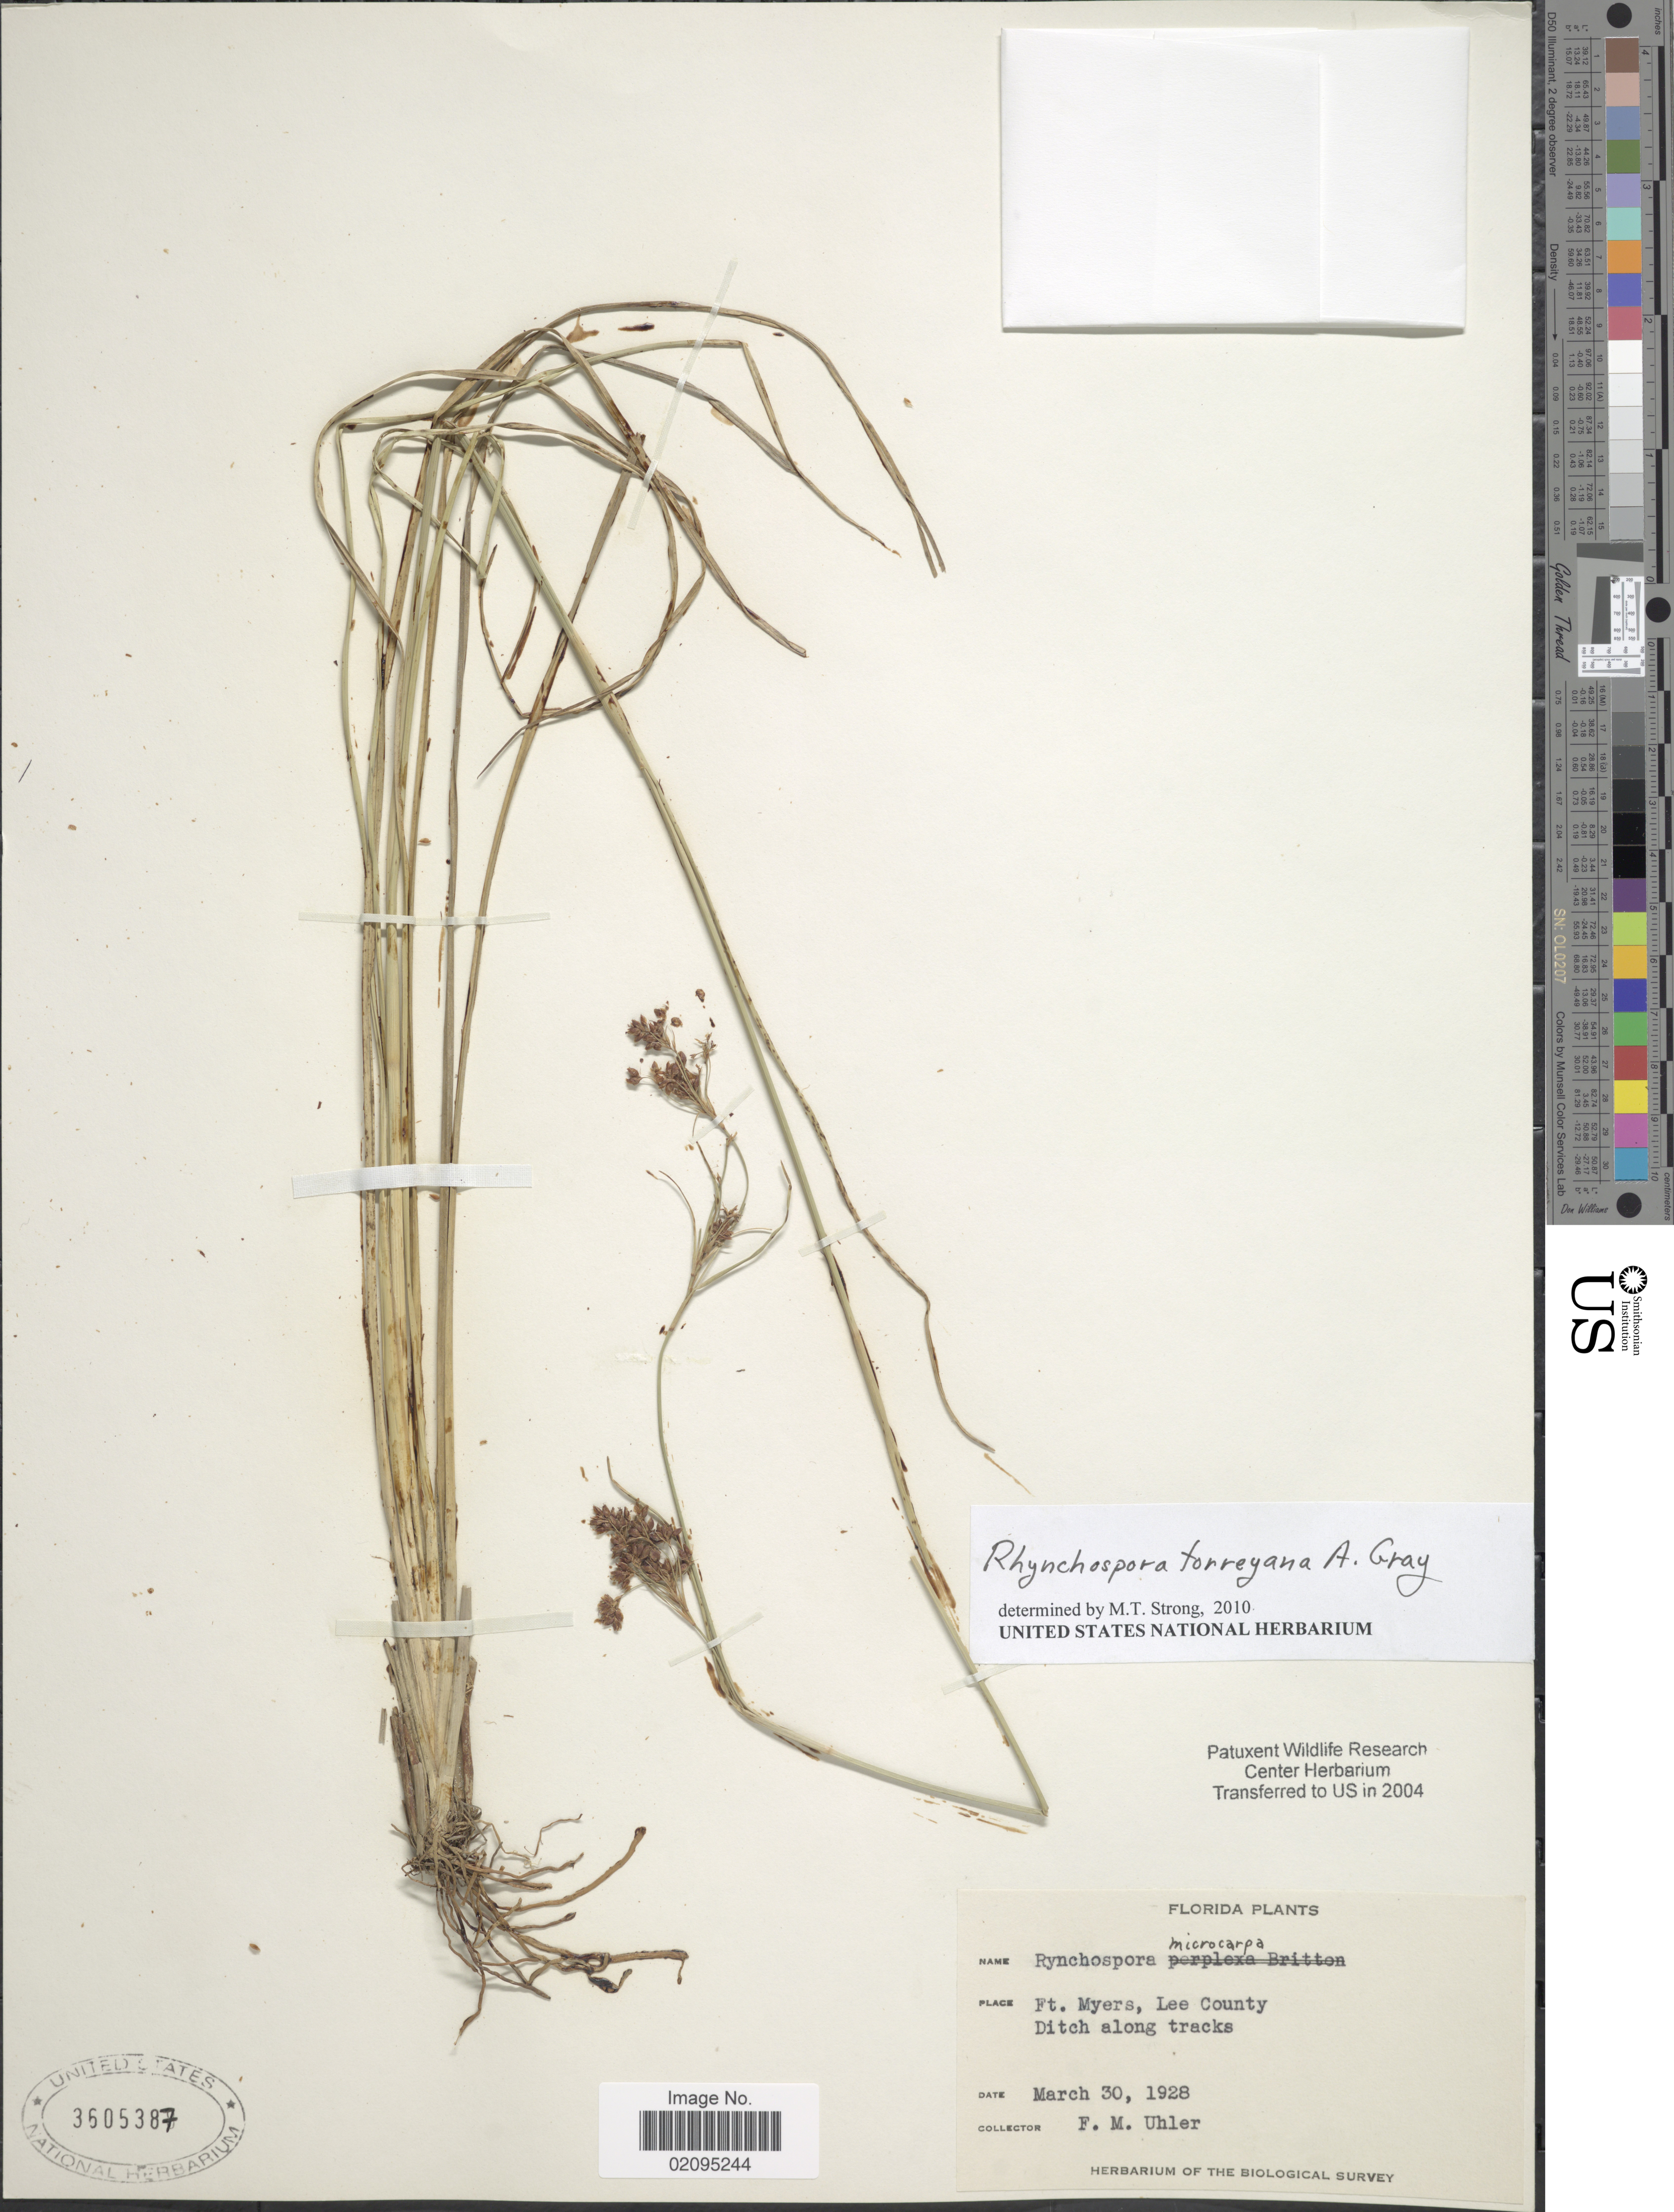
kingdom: Plantae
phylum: Tracheophyta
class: Liliopsida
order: Poales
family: Cyperaceae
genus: Rhynchospora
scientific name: Rhynchospora torreyana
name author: A. Gray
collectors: F. M. Uhler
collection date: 1928-03-30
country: United States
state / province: Florida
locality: Ft. Myers, Lee County, ditch along tracks.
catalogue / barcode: US 3605387